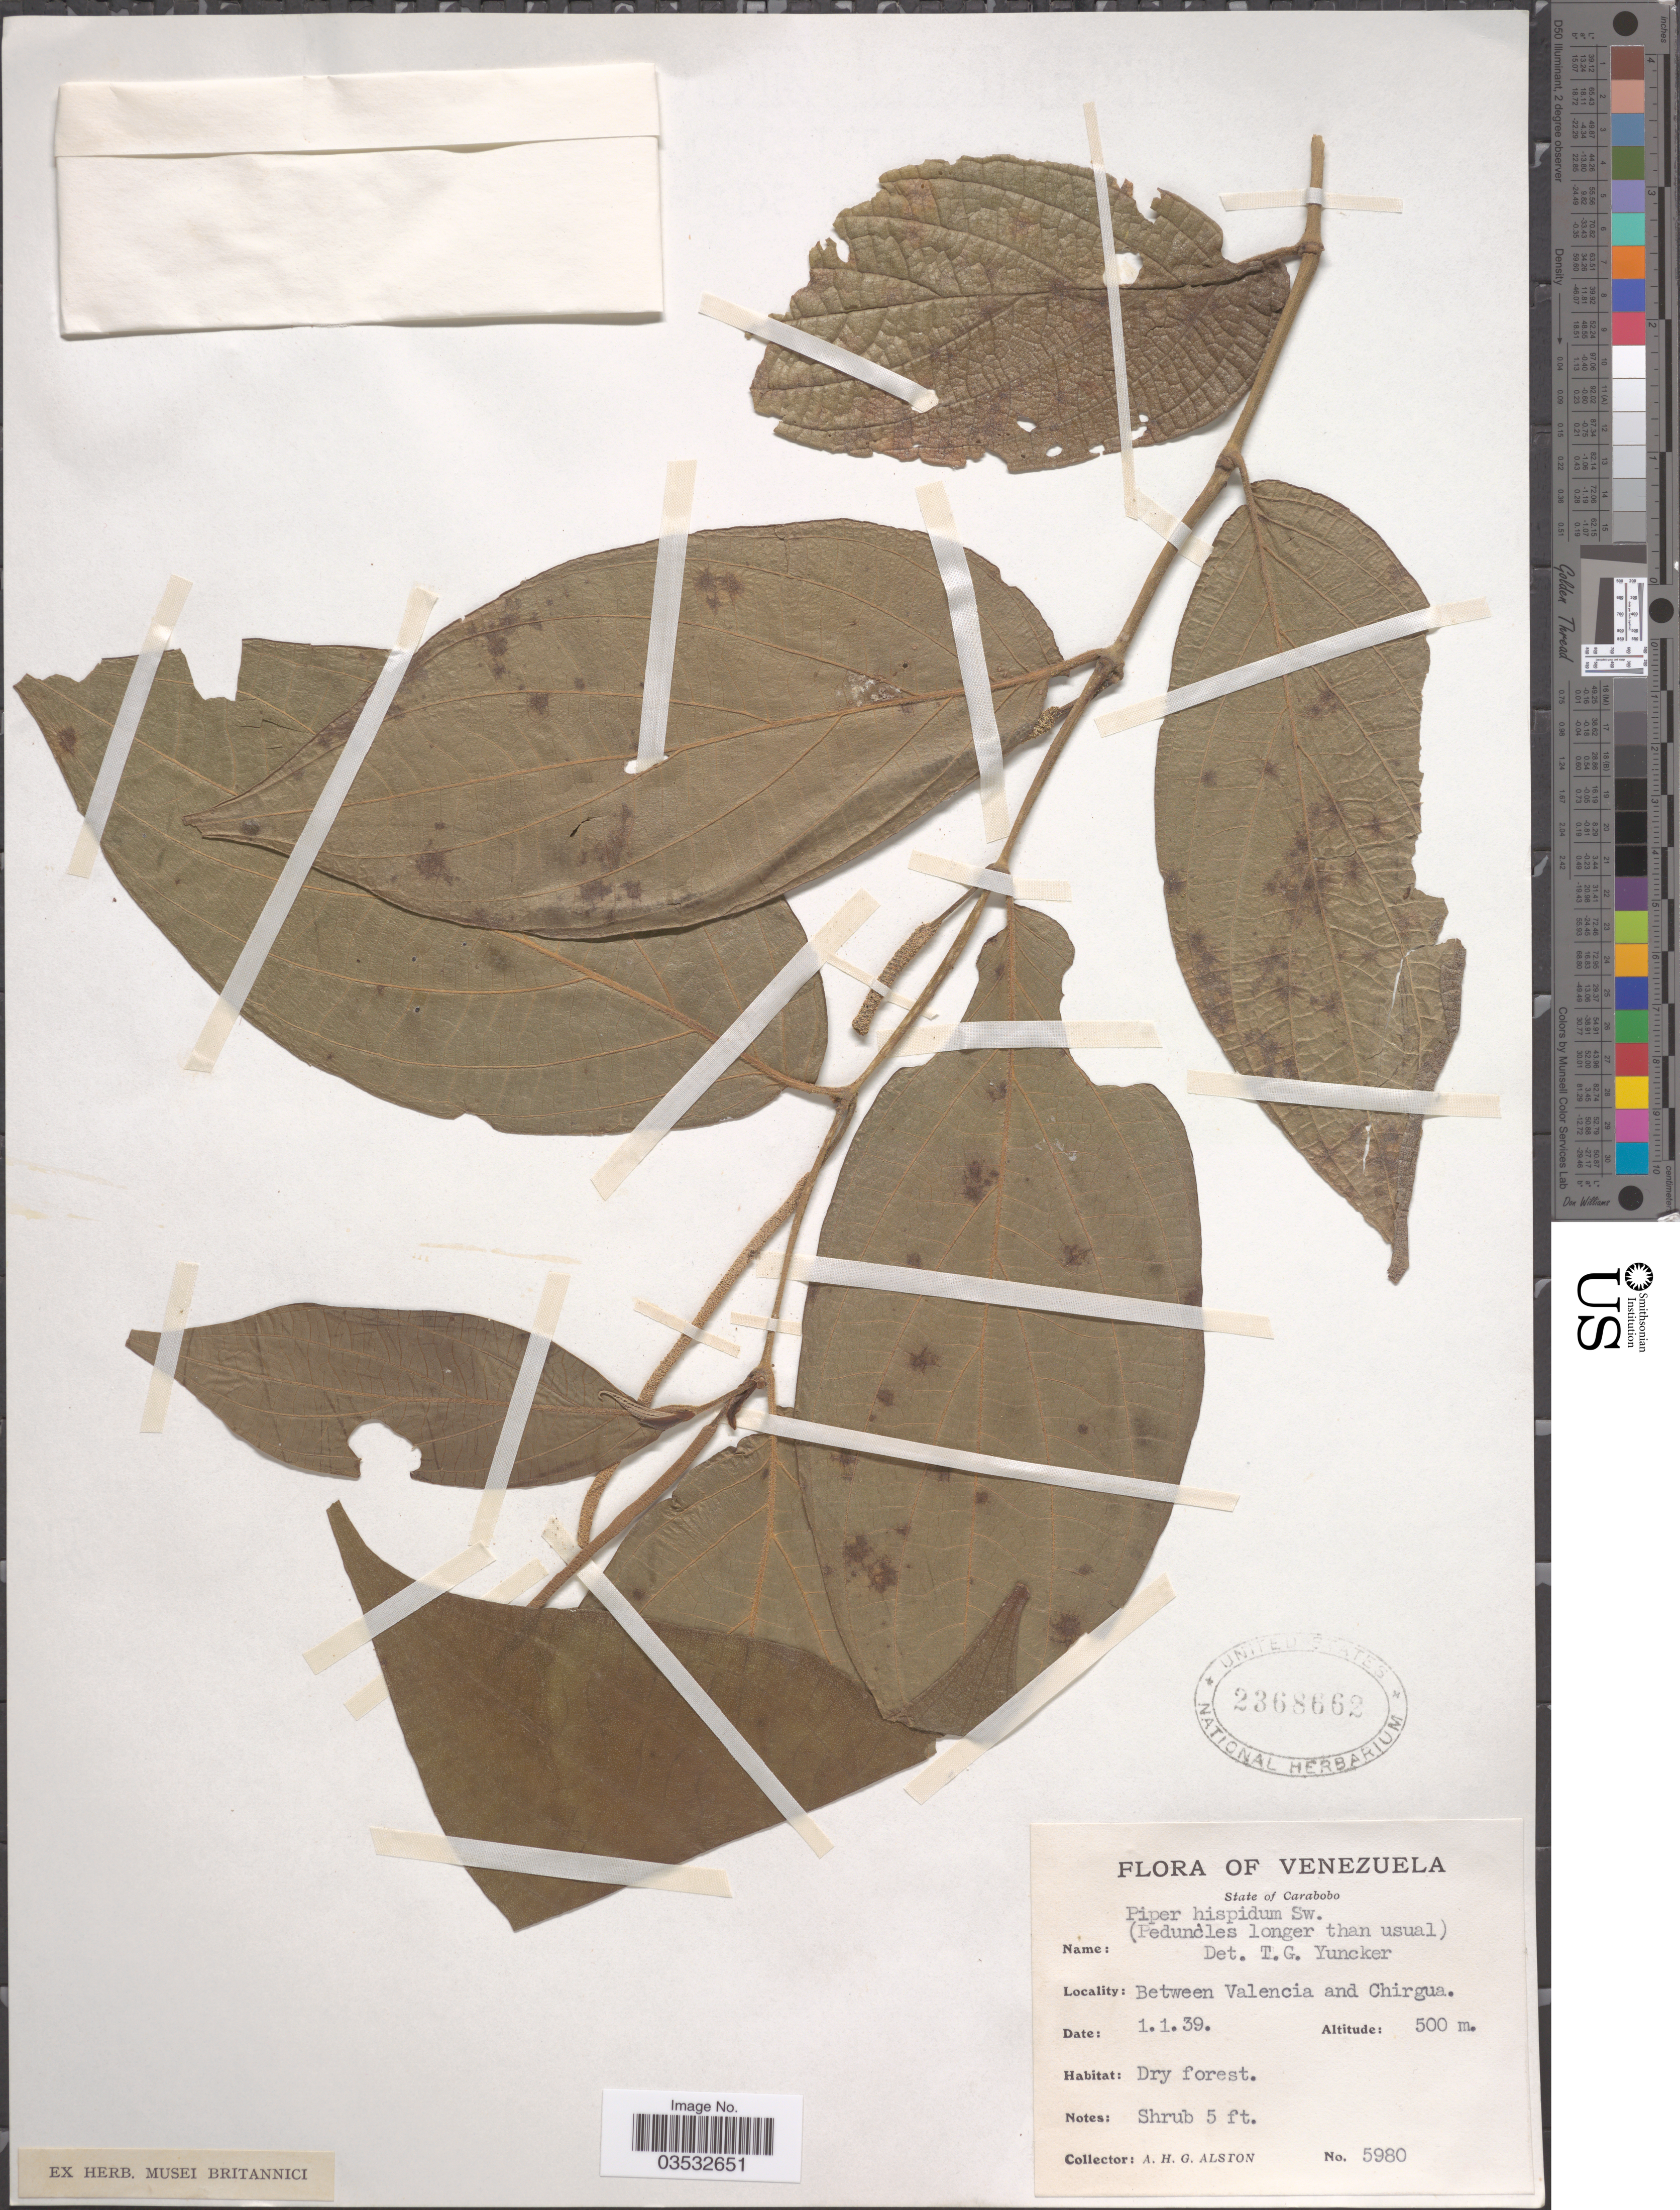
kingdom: Plantae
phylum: Tracheophyta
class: Magnoliopsida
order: Piperales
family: Piperaceae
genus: Piper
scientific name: Piper hispidum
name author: Sw.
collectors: A. H. Alston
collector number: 5980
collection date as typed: Transcribed d/m/y: 1/1/39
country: Venezuela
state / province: Carabobo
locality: Between Valencia and Chirgua.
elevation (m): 500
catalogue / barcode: US 2368662